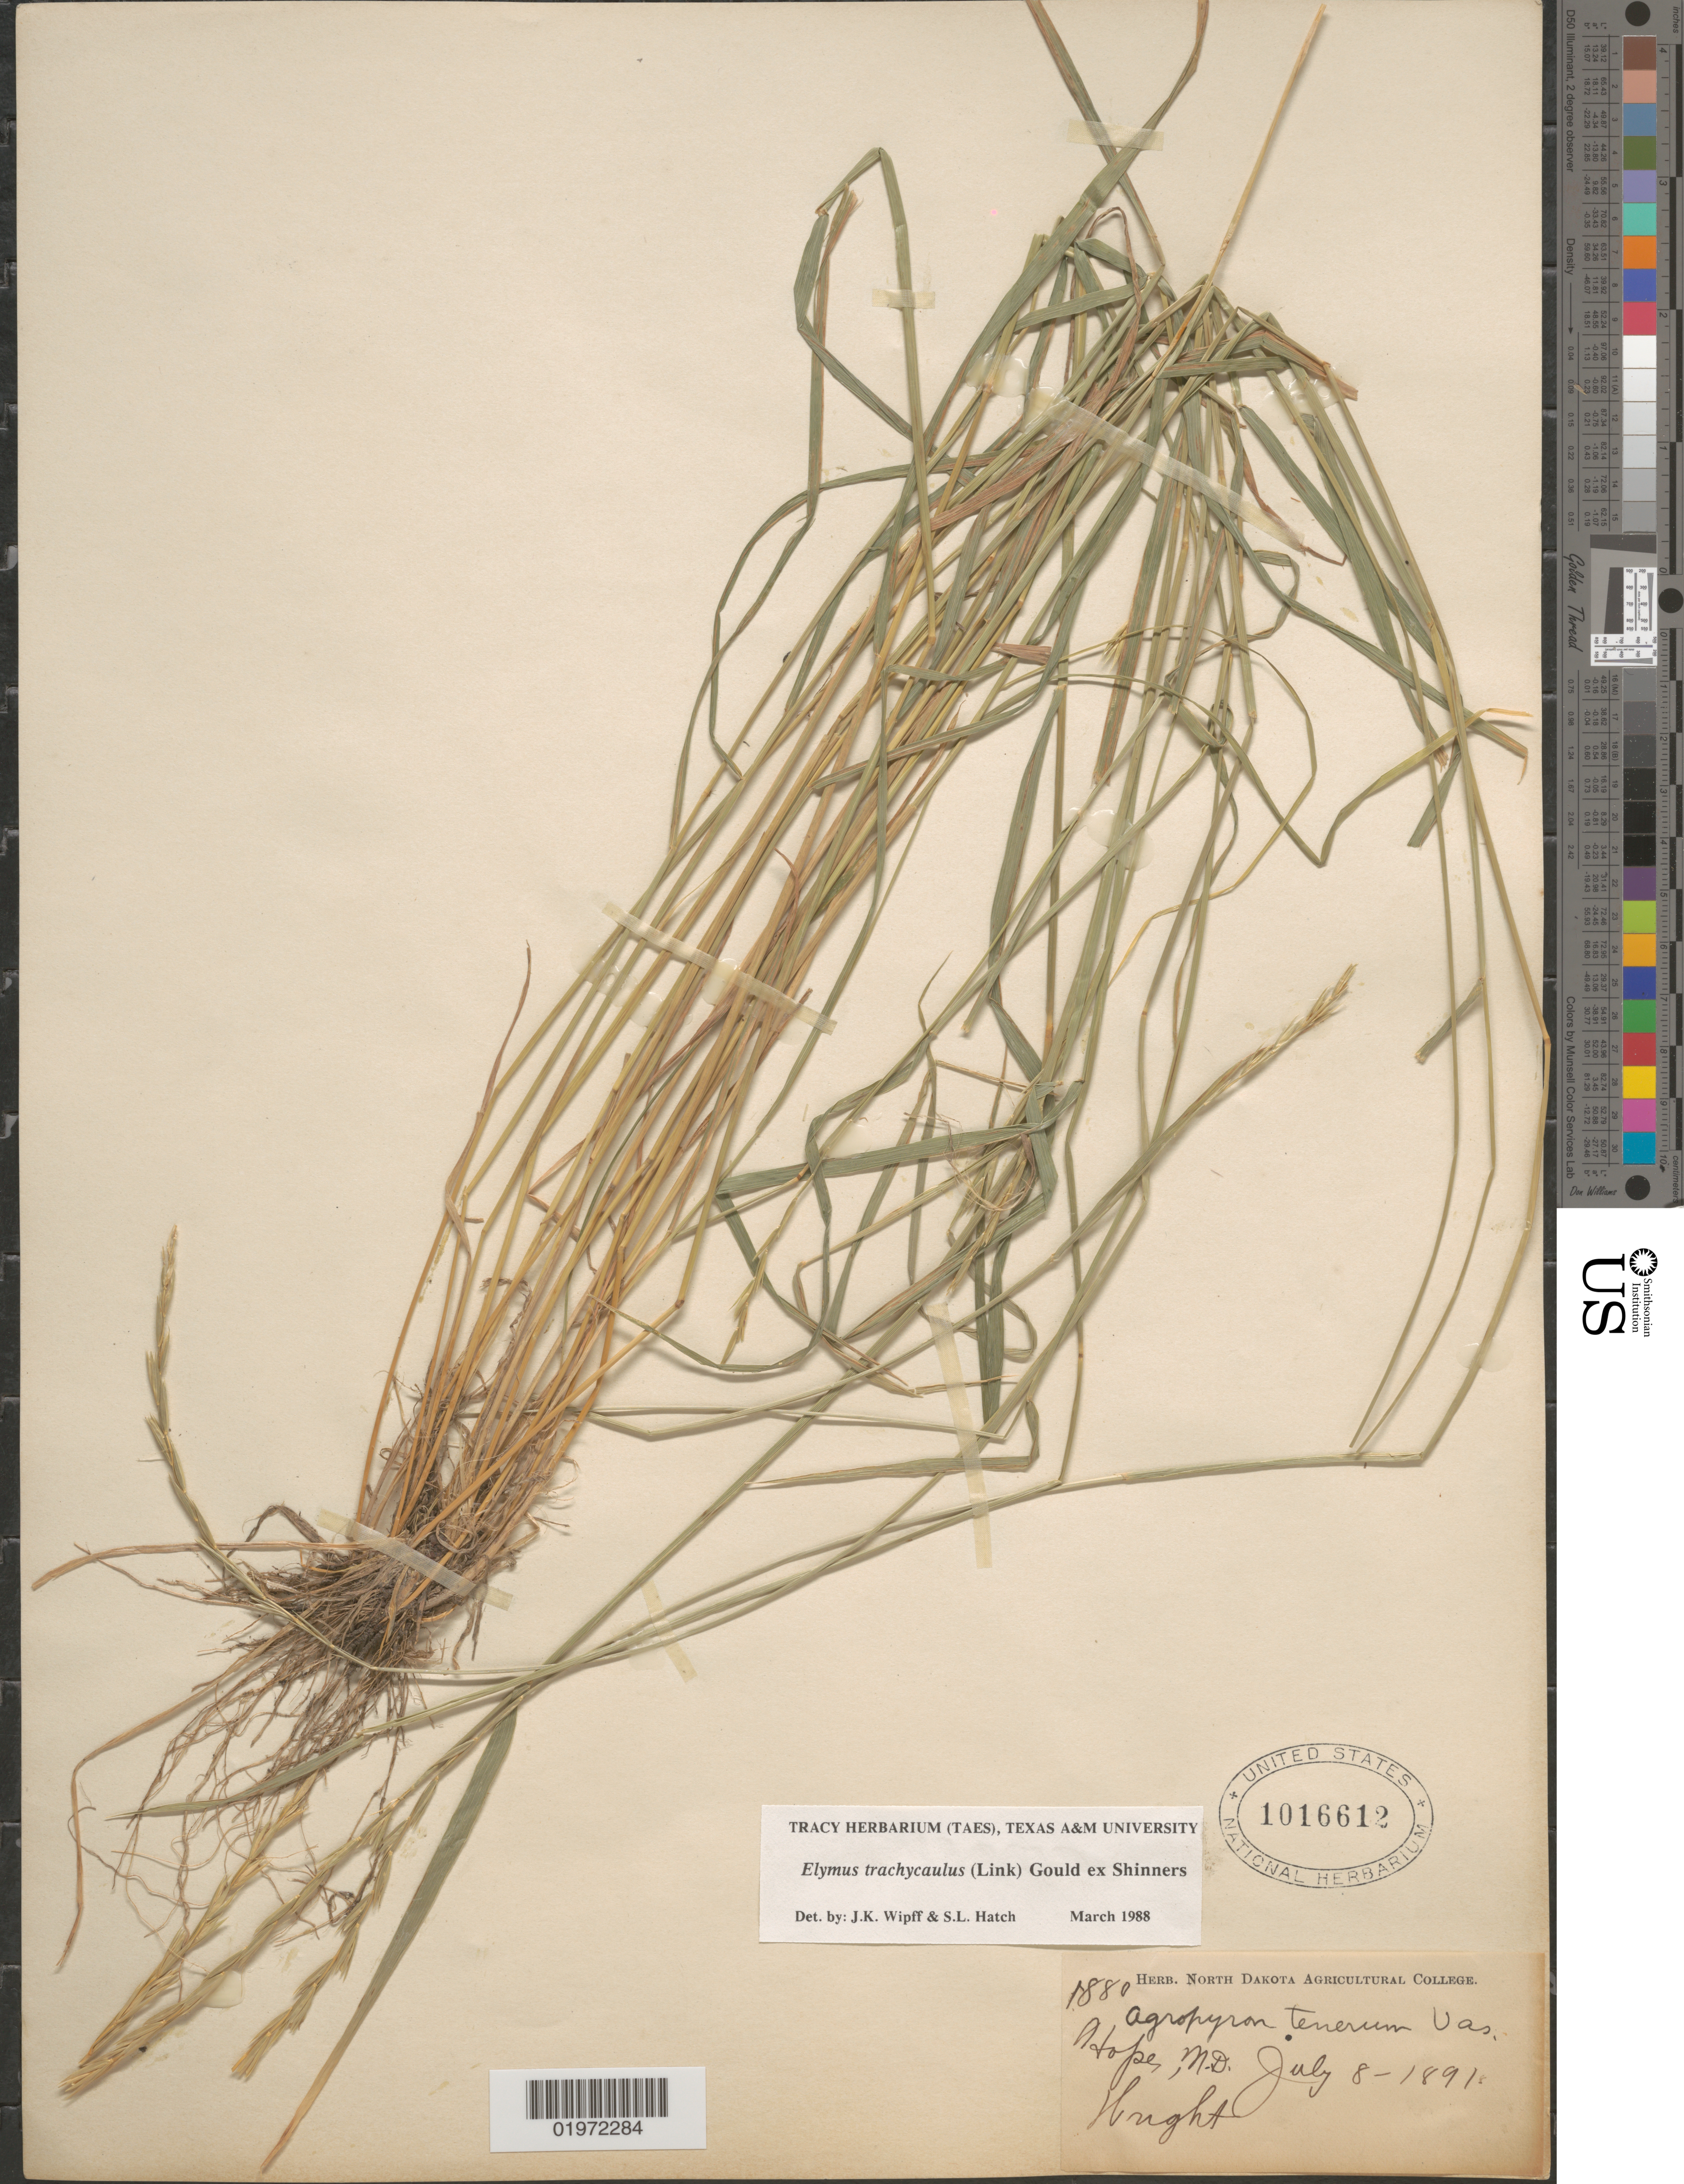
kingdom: Plantae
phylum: Tracheophyta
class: Liliopsida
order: Poales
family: Poaceae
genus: Elymus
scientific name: Elymus trachycaulus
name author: (Link) Gould ex Shinners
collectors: Wright, --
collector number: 1880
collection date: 1891-07-08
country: United States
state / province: Maryland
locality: Hope.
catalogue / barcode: US 1016612